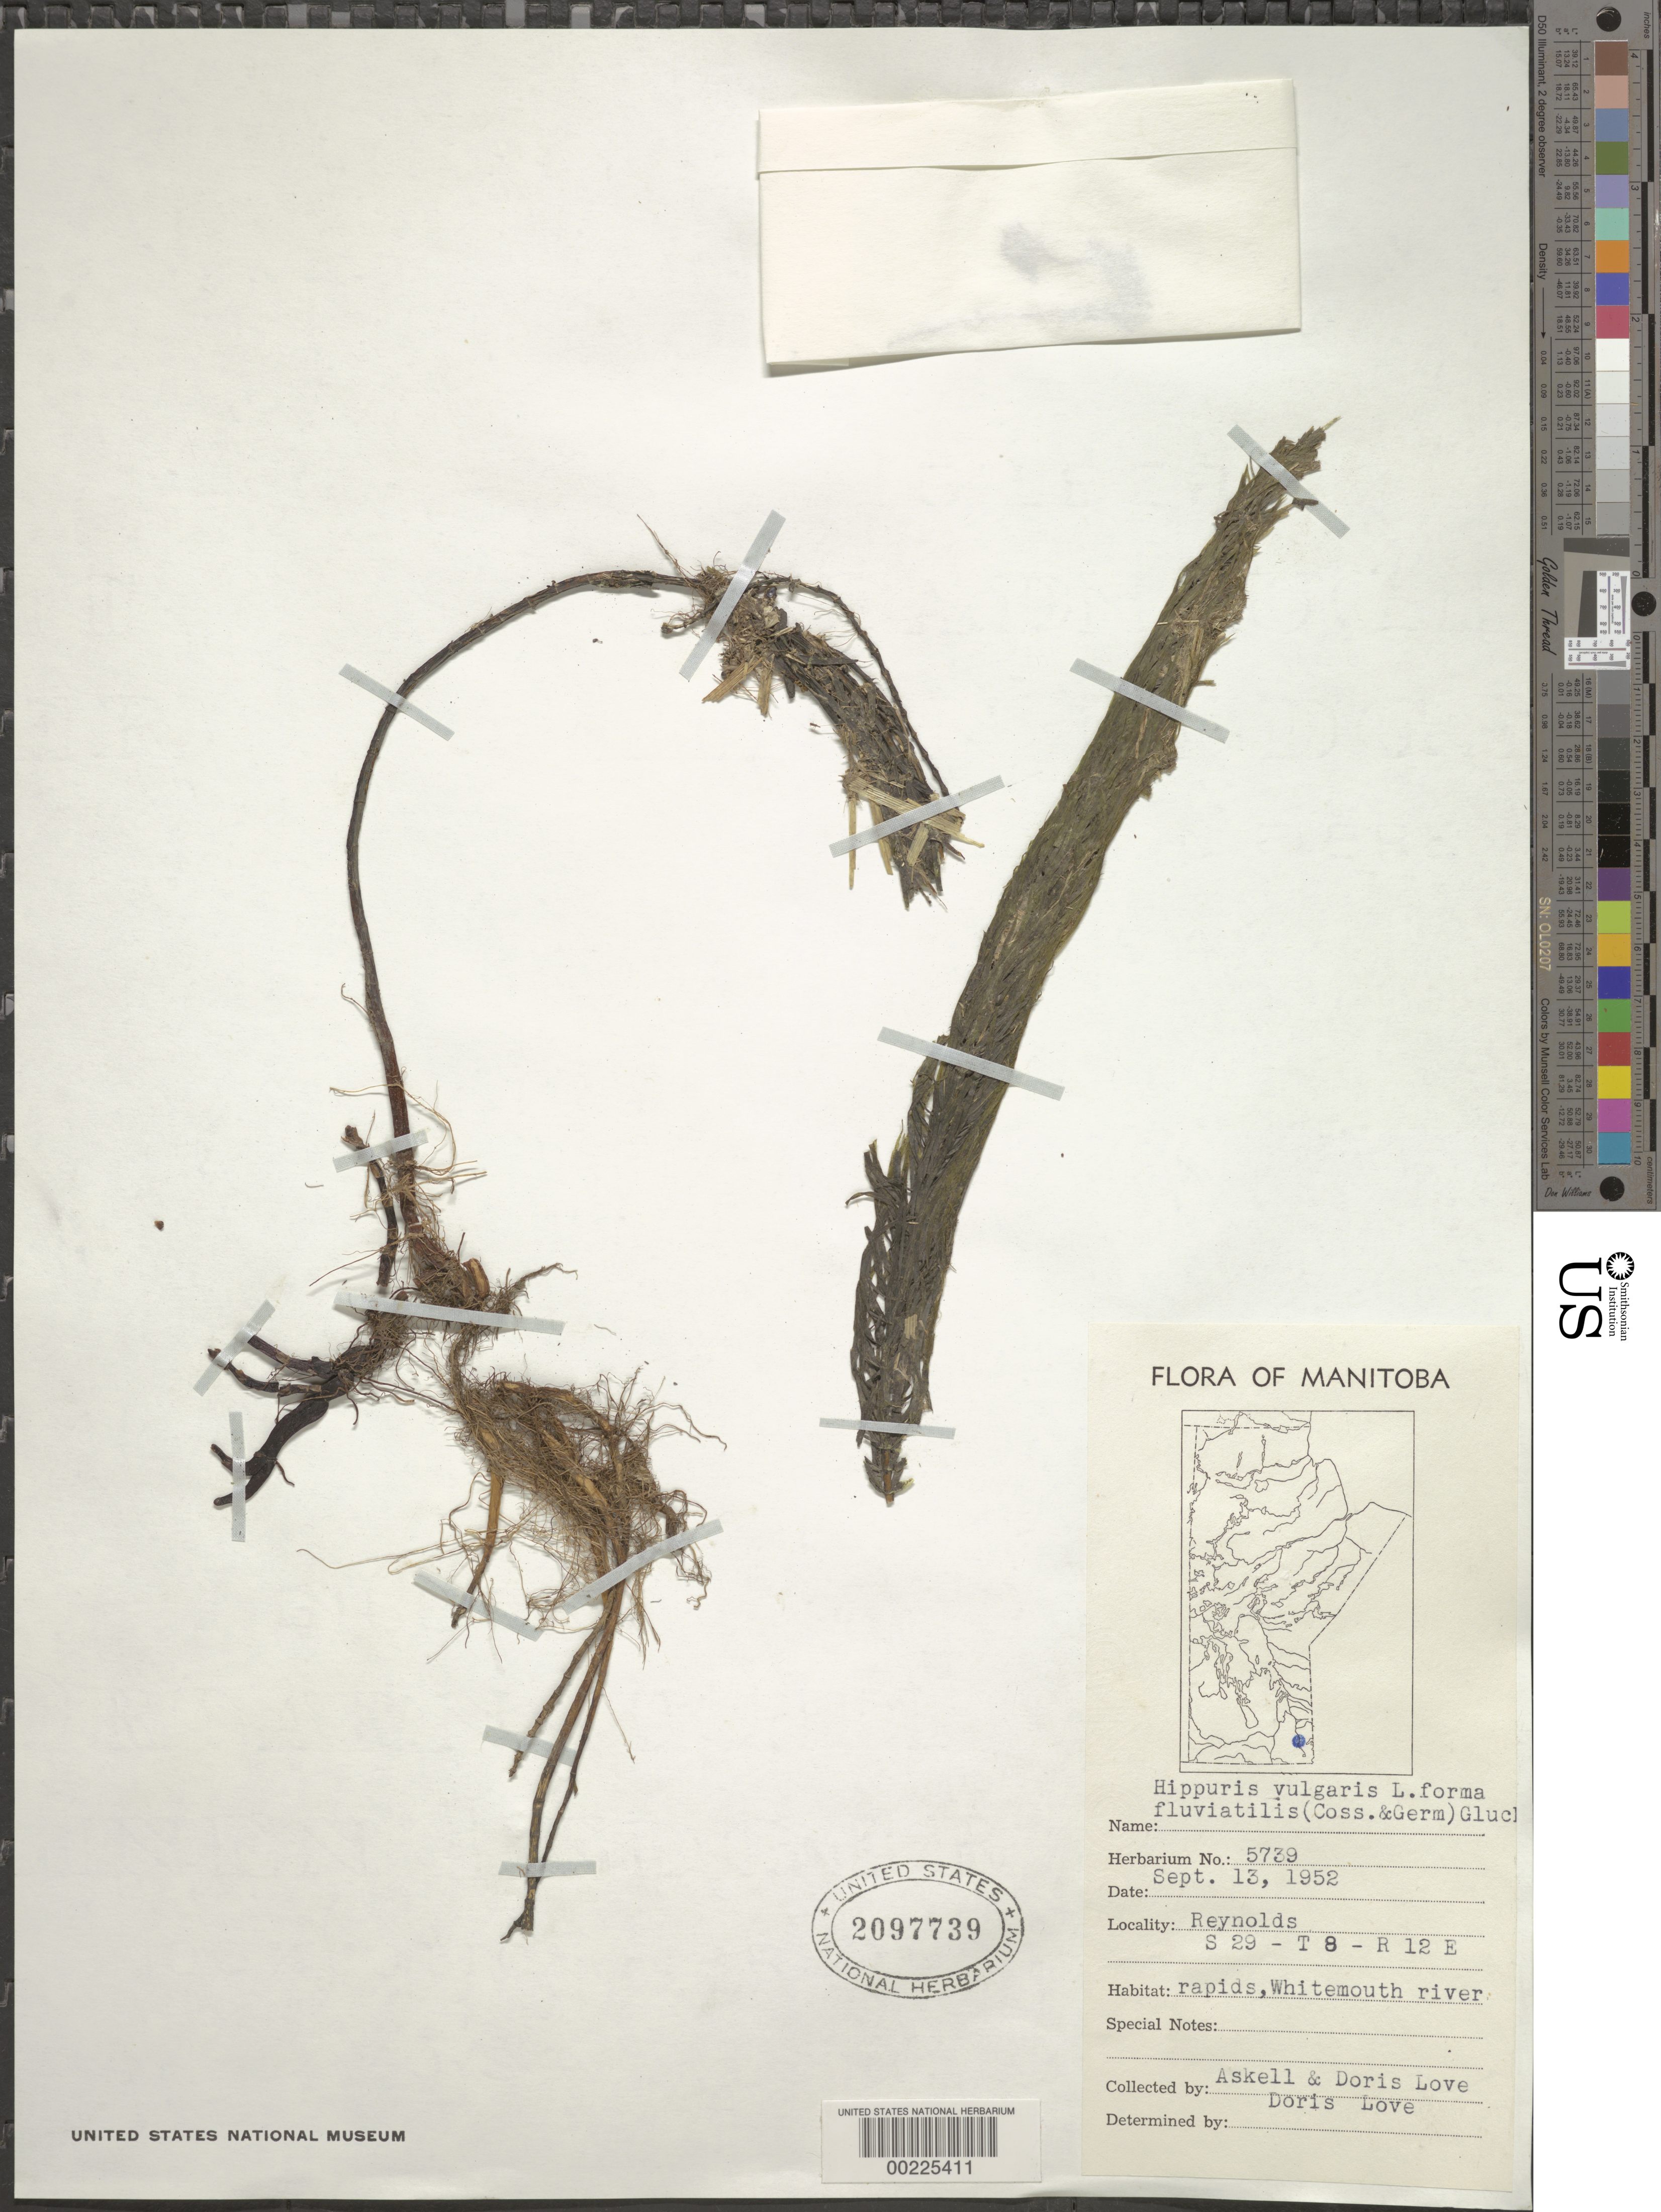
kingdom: Plantae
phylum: Tracheophyta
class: Magnoliopsida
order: Lamiales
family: Plantaginaceae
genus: Hippuris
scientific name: Hippuris vulgaris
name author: L.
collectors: Á. Löve & D. Löve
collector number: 5739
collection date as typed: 13 Sep 1952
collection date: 1952-09-13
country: Canada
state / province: Manitoba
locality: Reynolds, s 29 - t 8 - r 12 e; whitemouth river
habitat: Rapids, river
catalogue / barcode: US 2097739